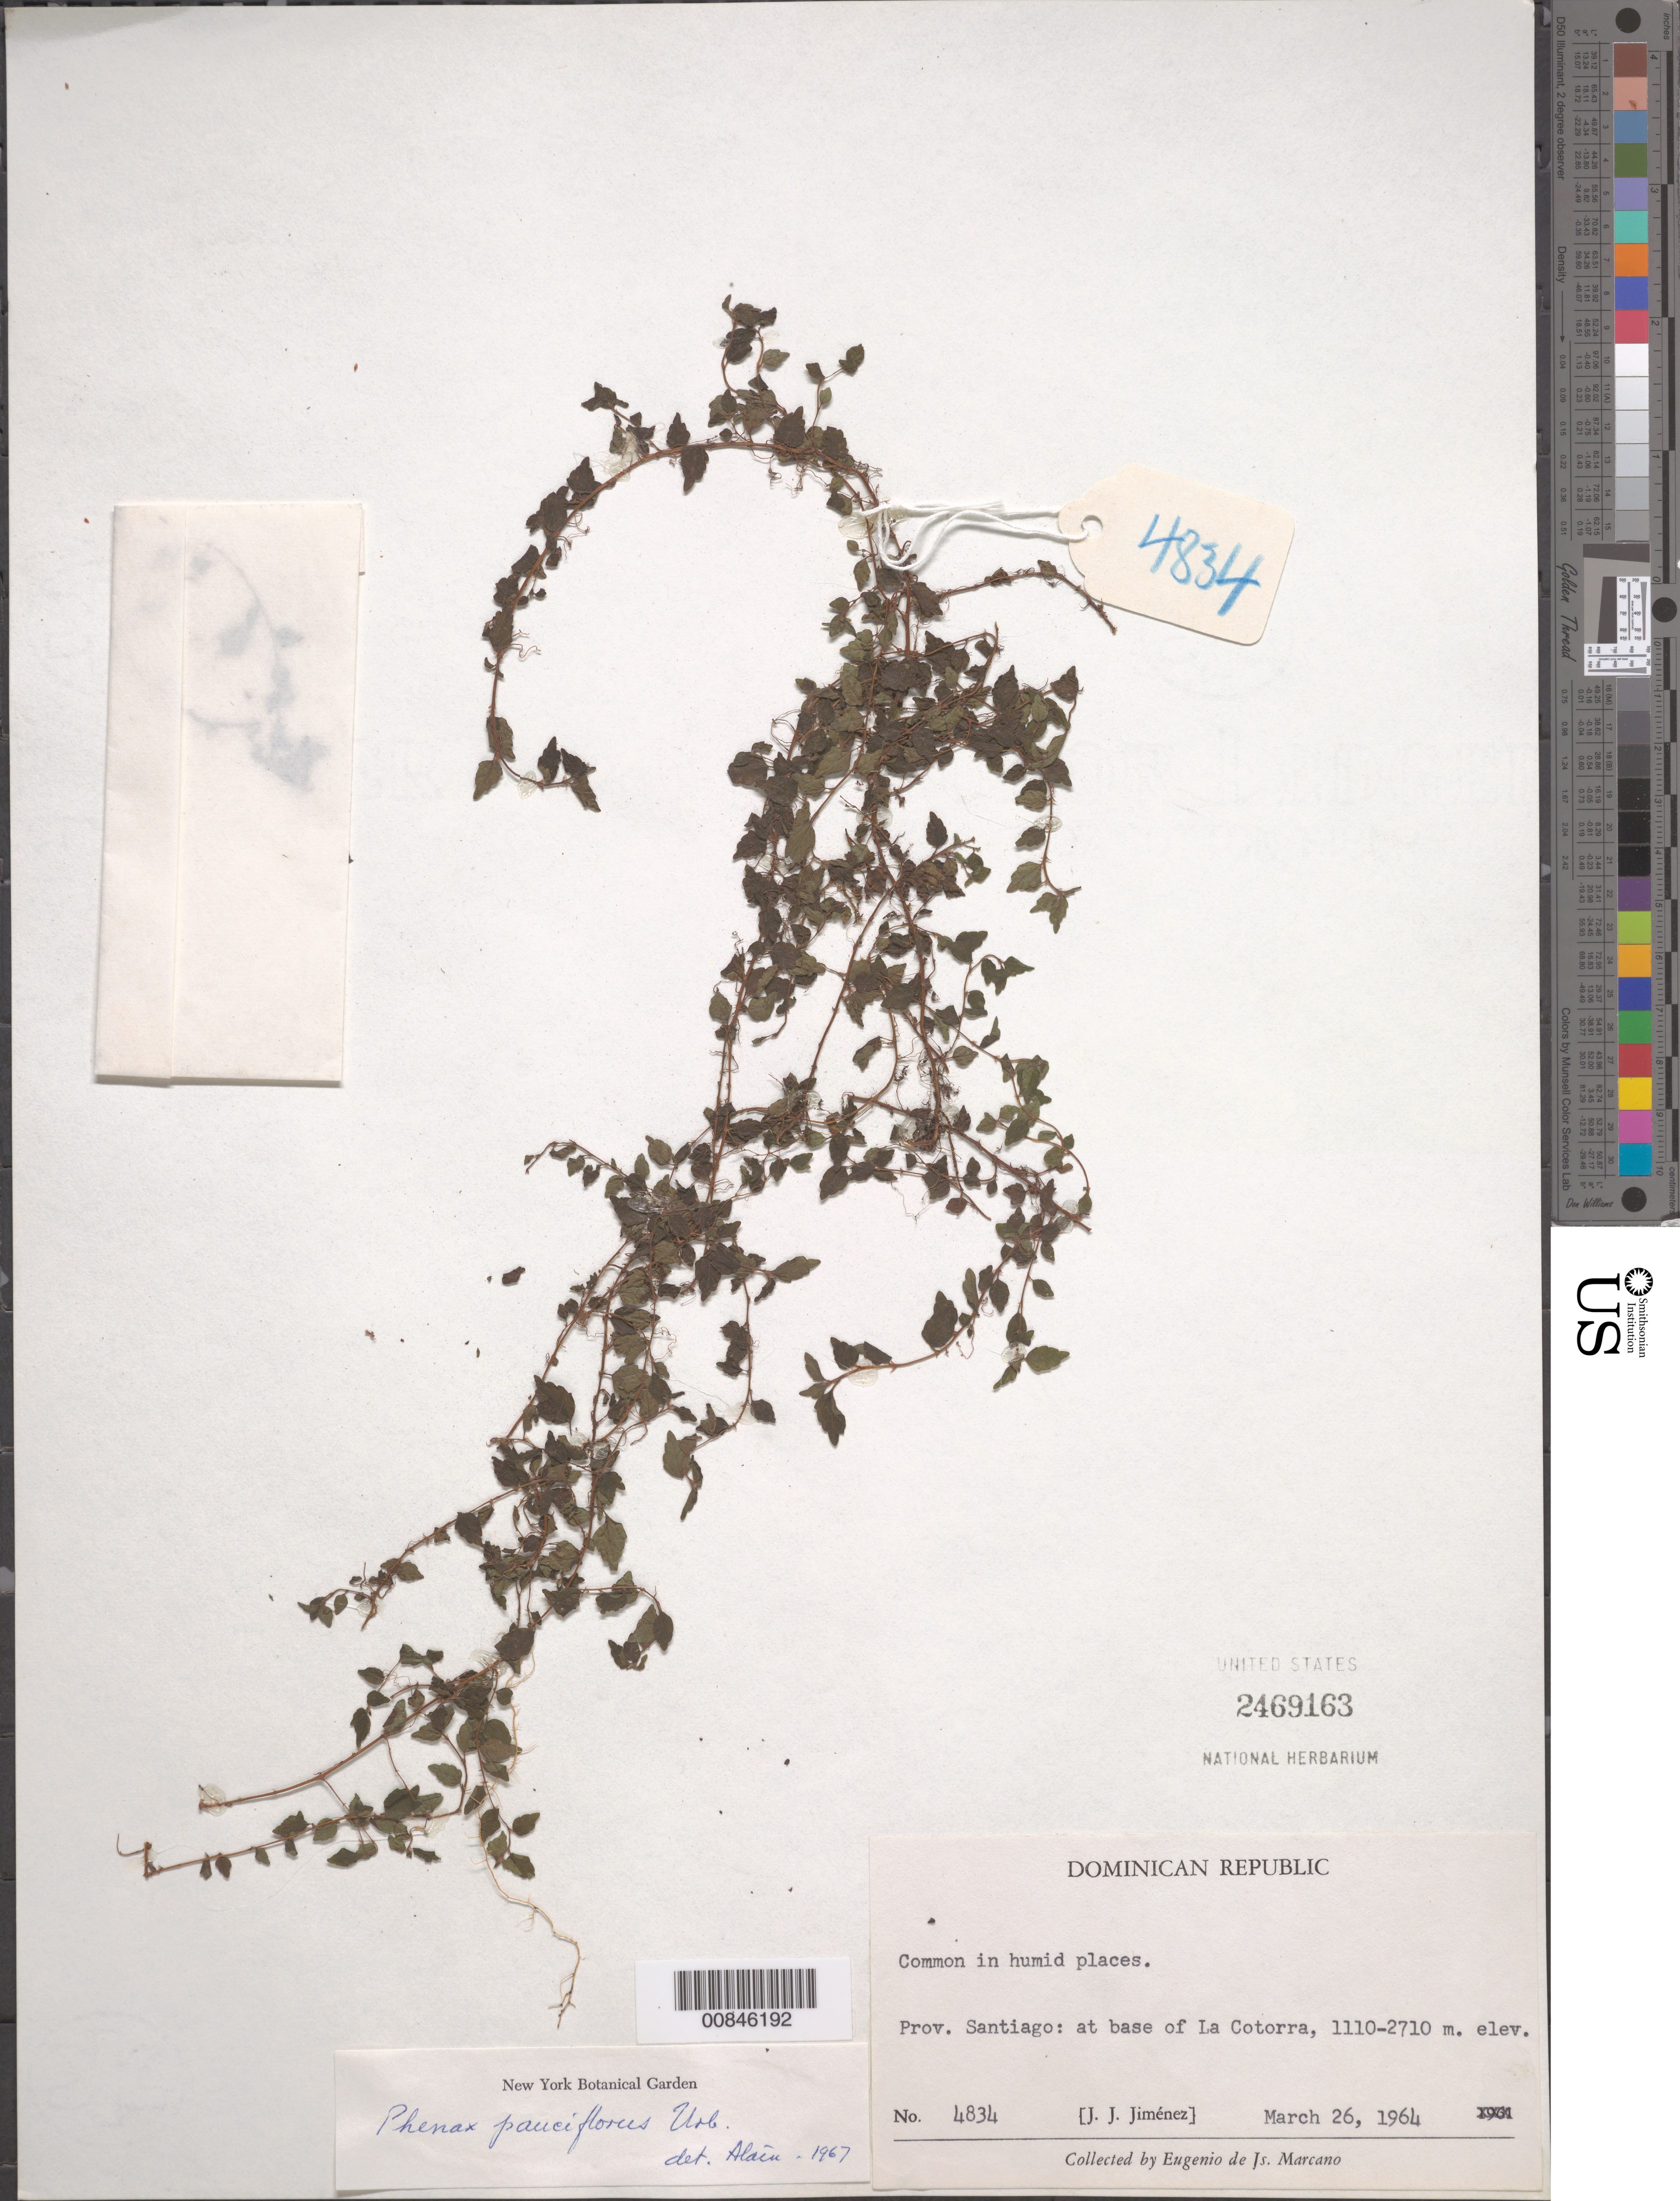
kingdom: Plantae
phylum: Tracheophyta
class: Magnoliopsida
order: Rosales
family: Urticaceae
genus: Phenax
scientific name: Phenax pauciflorus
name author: Urb.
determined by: Liogier, Alain H.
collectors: J. J. Jiménez & E. J. Marcano F.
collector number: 4834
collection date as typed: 26 Mar 1964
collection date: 1964-03-26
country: Dominican Republic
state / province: Santiago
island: Hispaniola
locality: Base of La Cotorra.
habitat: Common in humid places.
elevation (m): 1110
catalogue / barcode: US 2469163